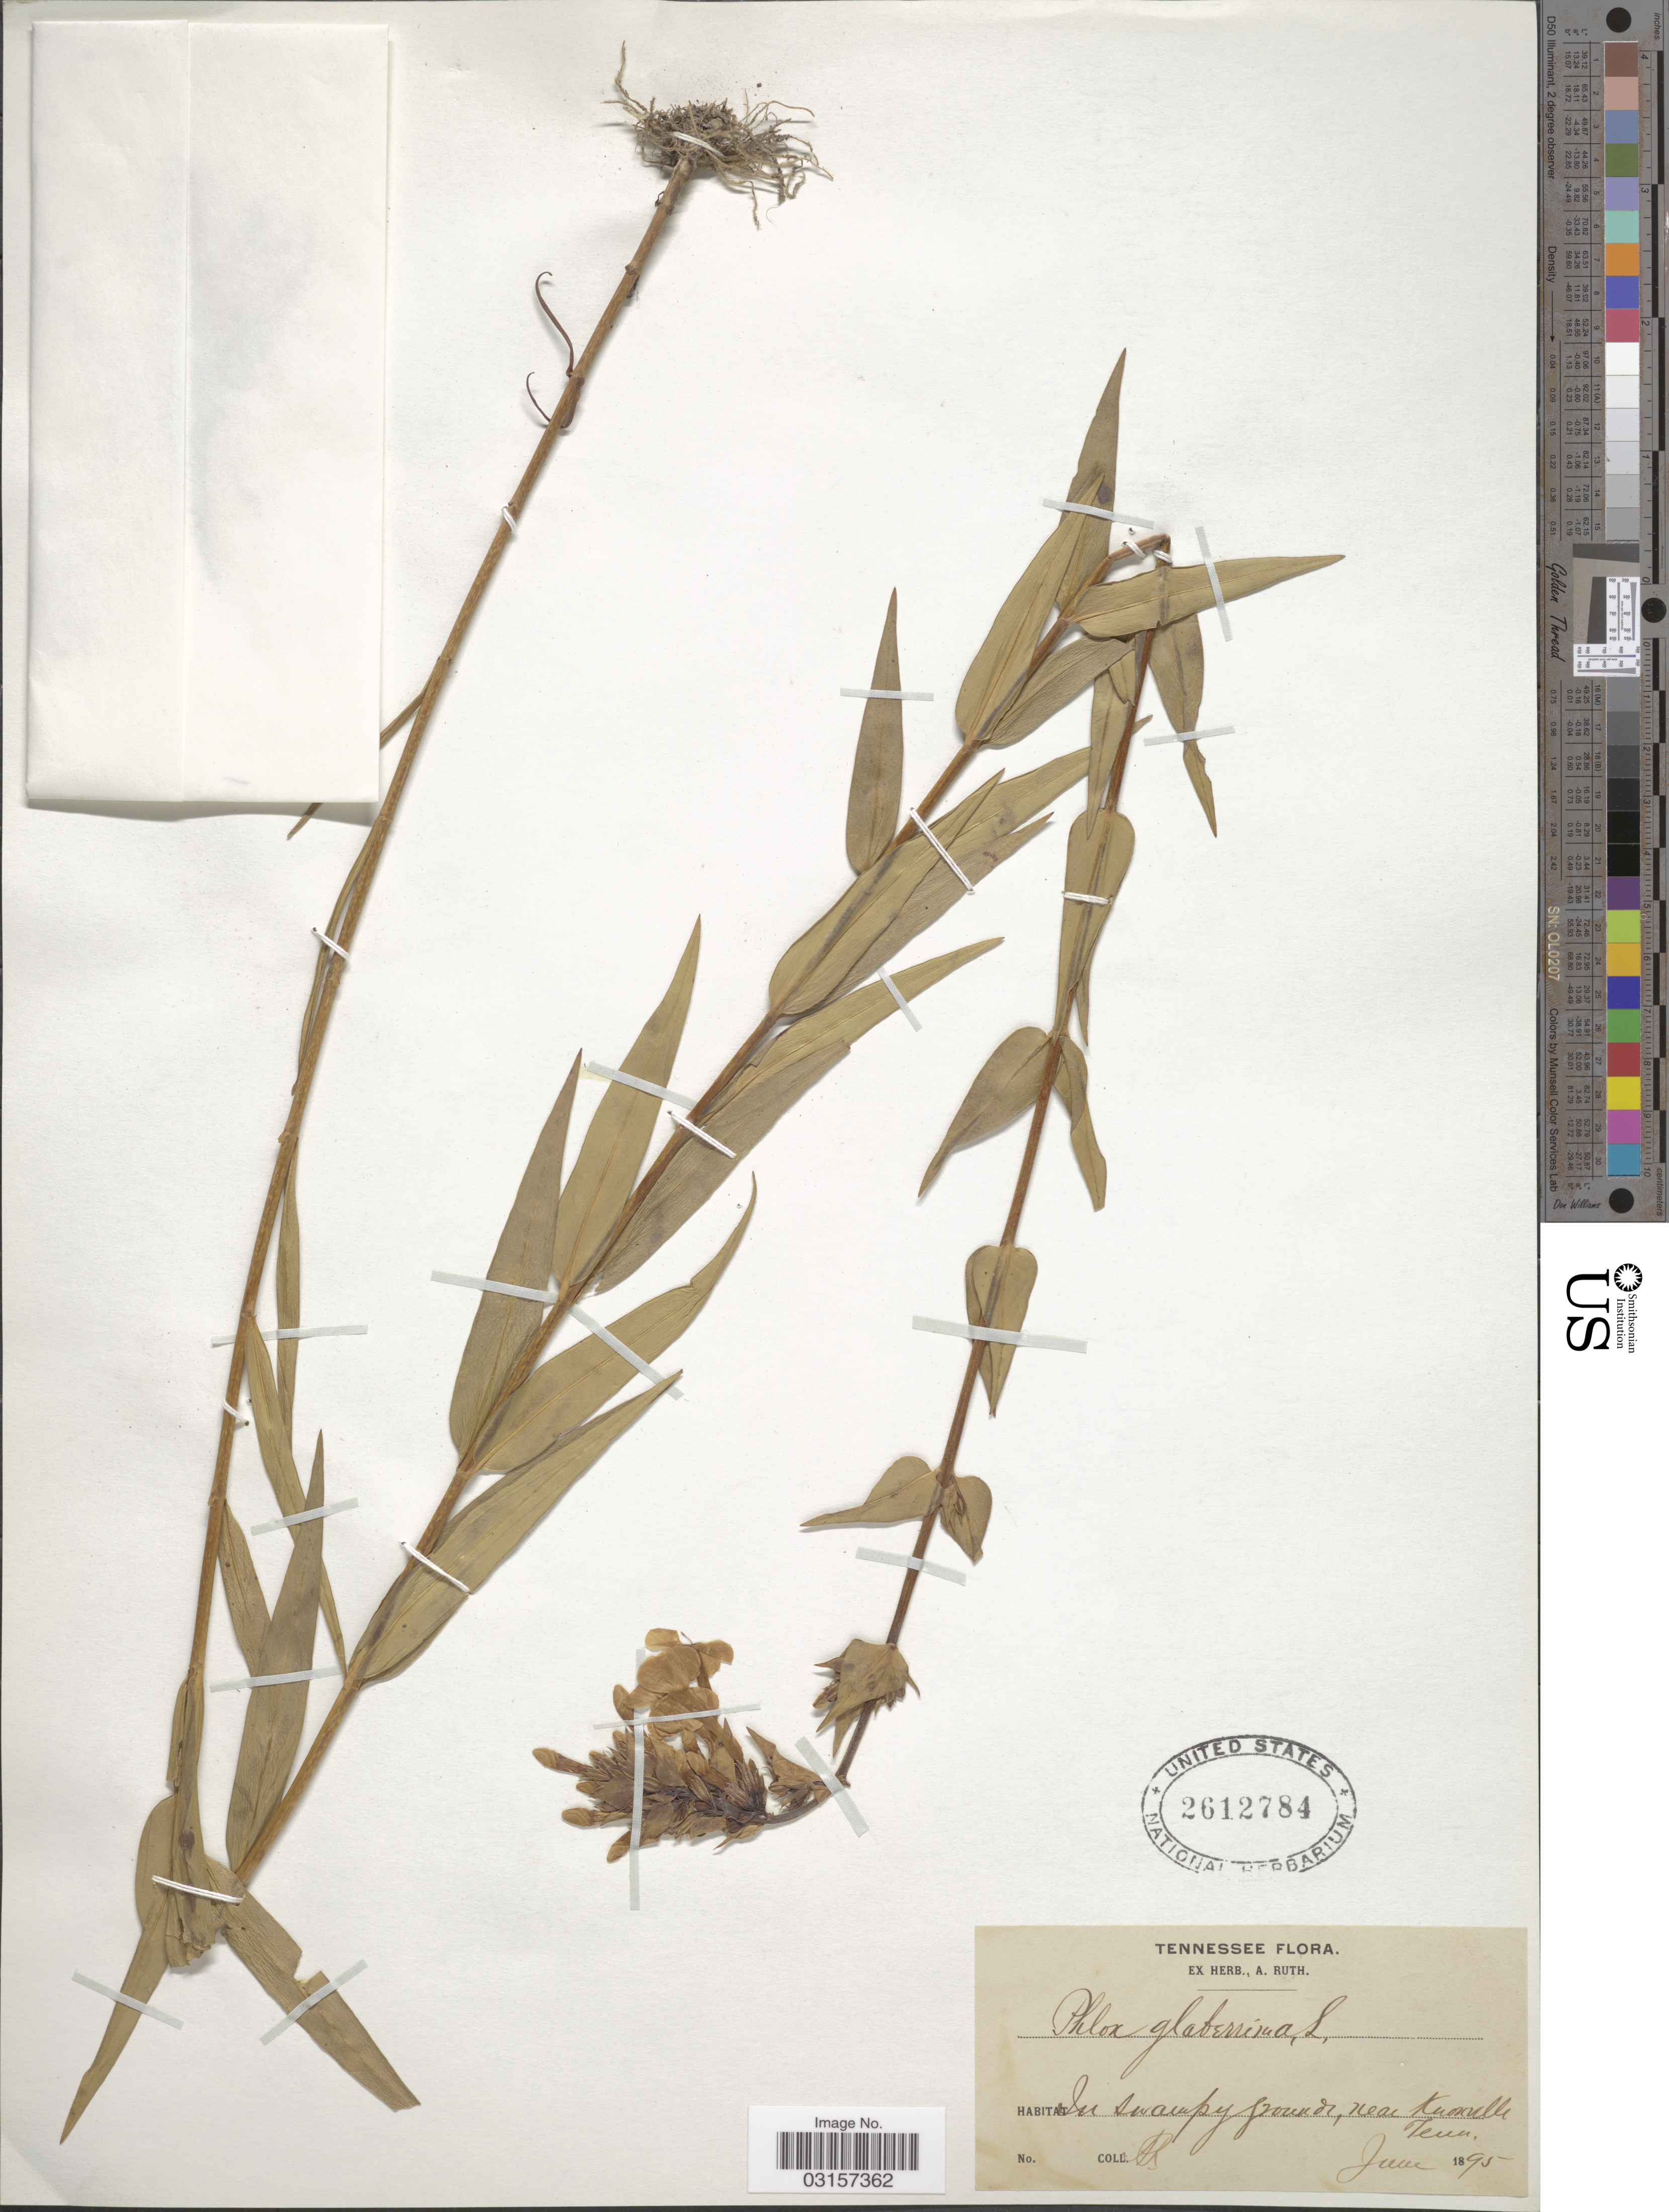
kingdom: Plantae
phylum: Tracheophyta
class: Magnoliopsida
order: Ericales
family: Polemoniaceae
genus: Phlox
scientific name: Phlox glaberrima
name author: L.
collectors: A. Ruth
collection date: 1895-06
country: United States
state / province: Tennessee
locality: In swampy grounds, near Knoxville.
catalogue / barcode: US 2612784